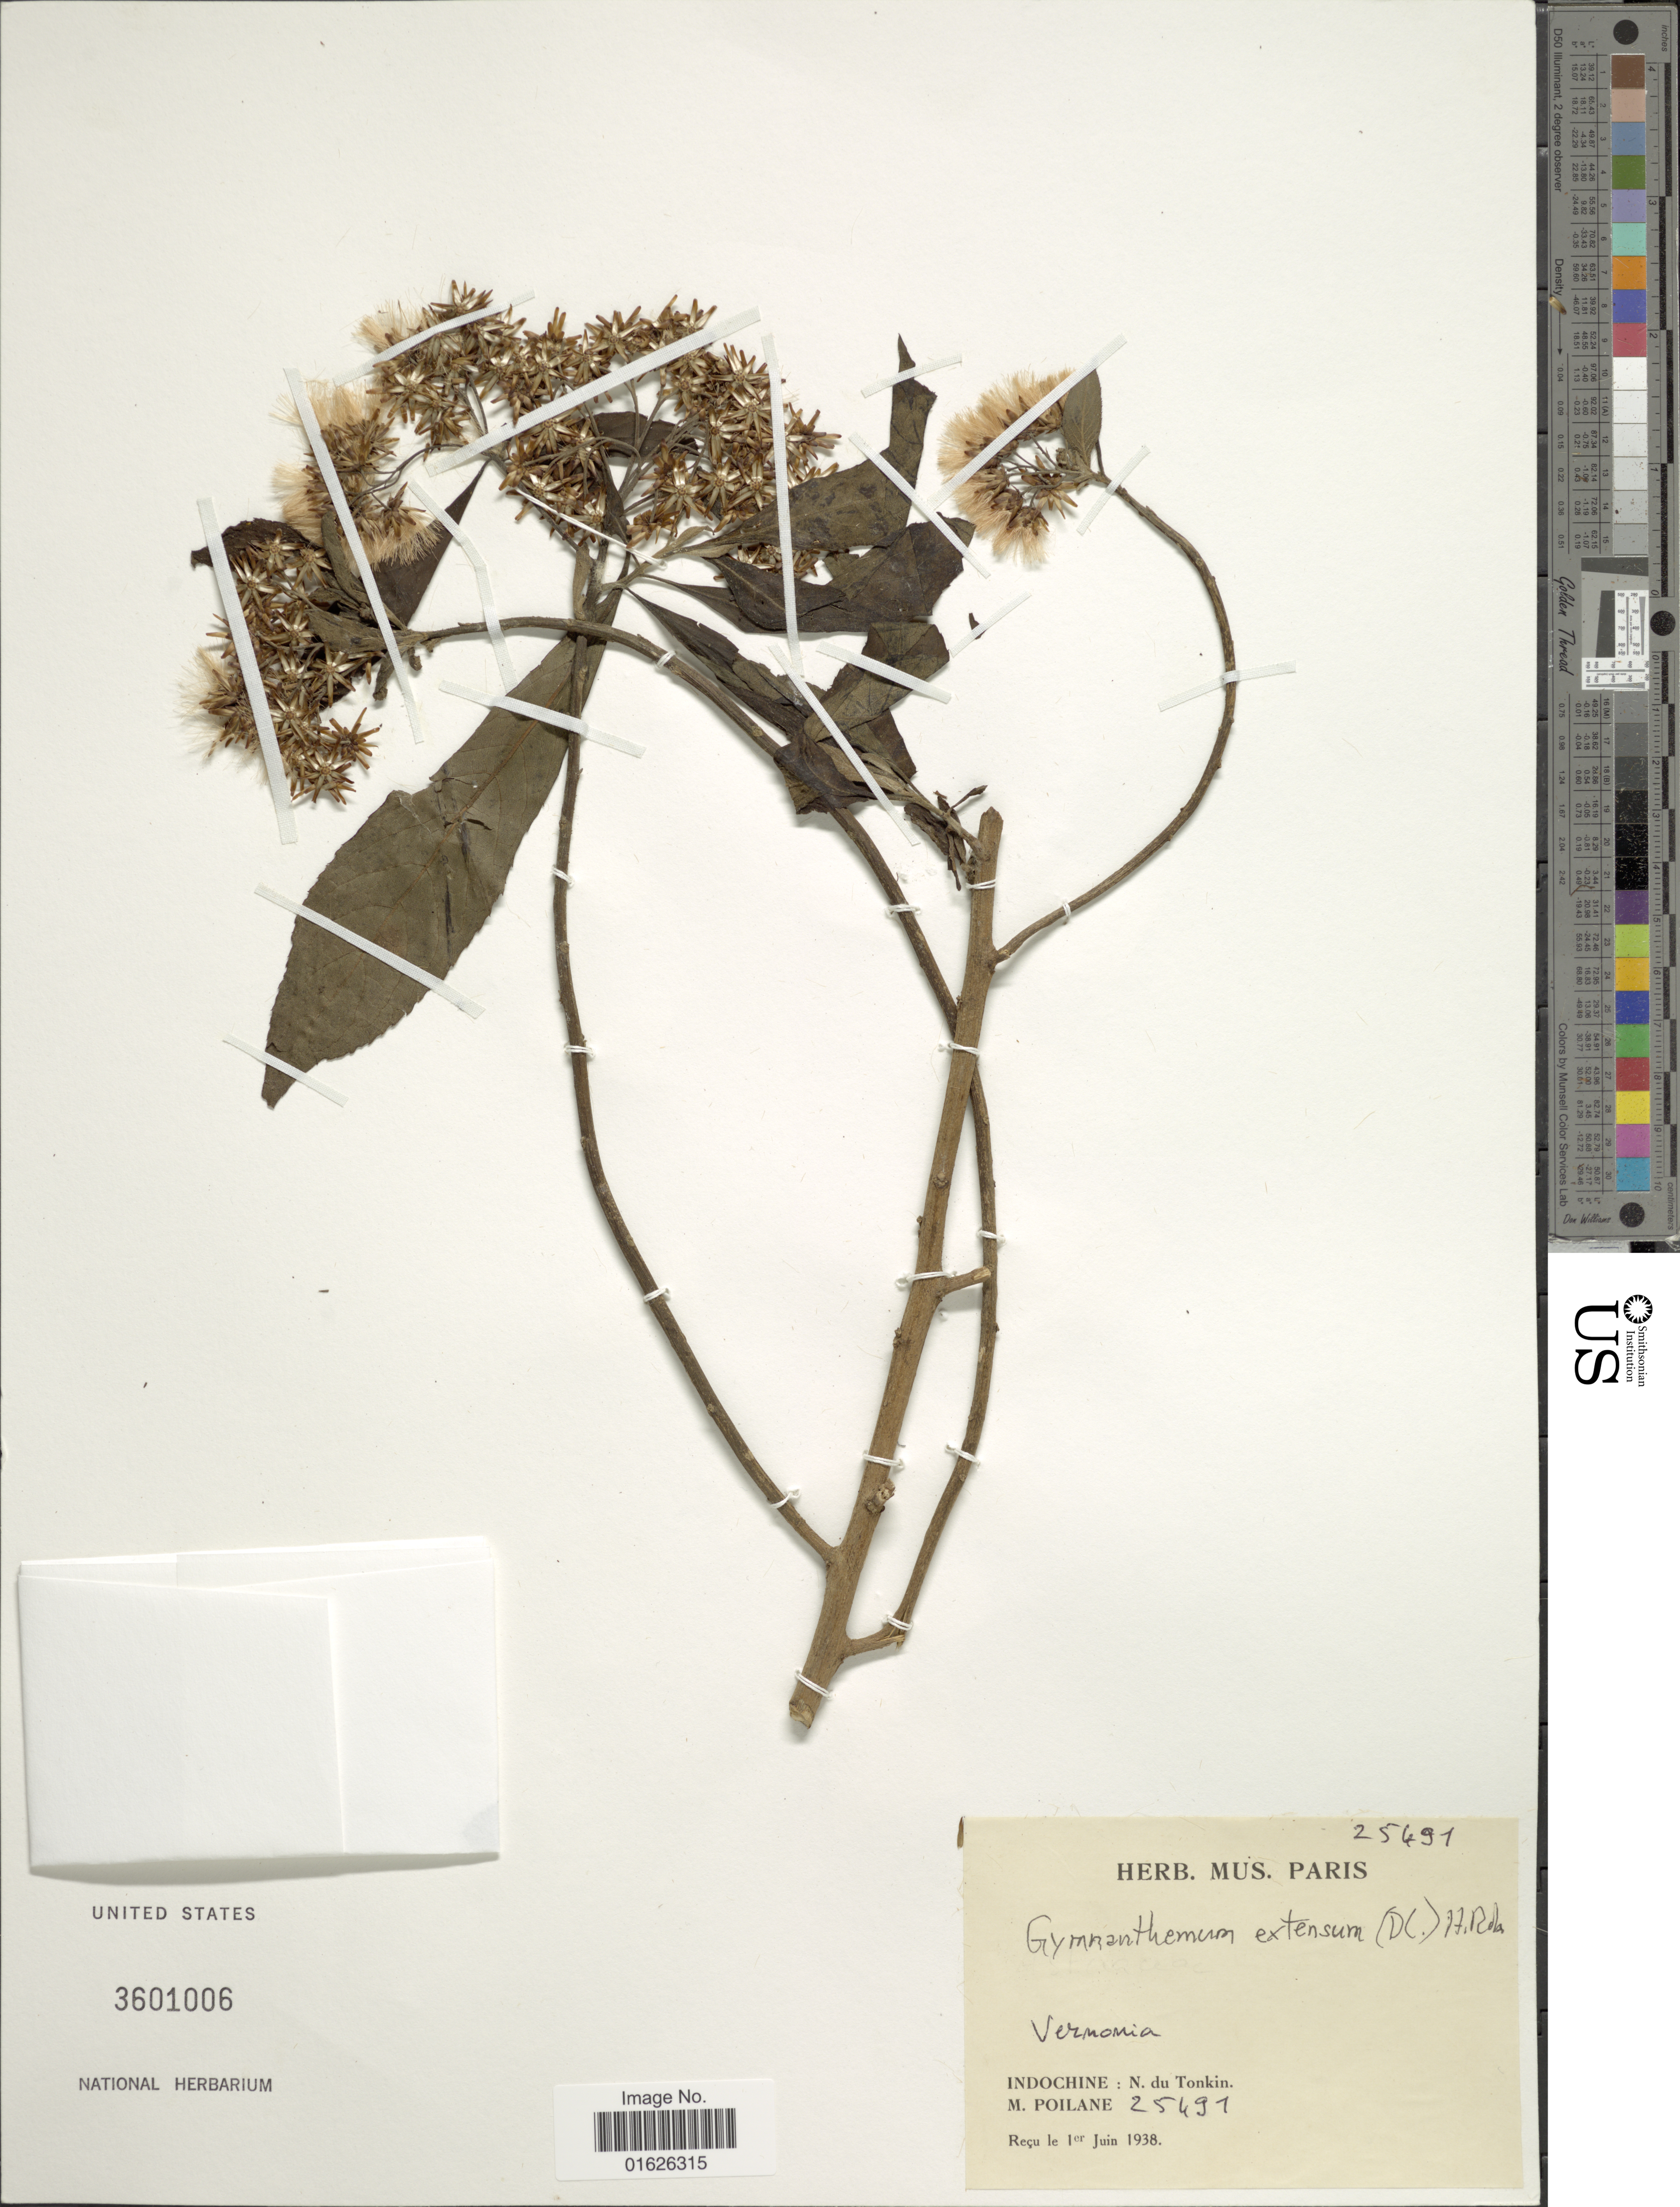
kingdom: Plantae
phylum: Tracheophyta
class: Magnoliopsida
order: Asterales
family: Asteraceae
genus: Gymnanthemum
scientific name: Gymnanthemum extensum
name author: (Wall. ex DC.) Steetz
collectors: M. Poilane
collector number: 25491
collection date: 1938-06-01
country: Vietnam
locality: Indochine: N. du Tonkin.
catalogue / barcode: US 3601006